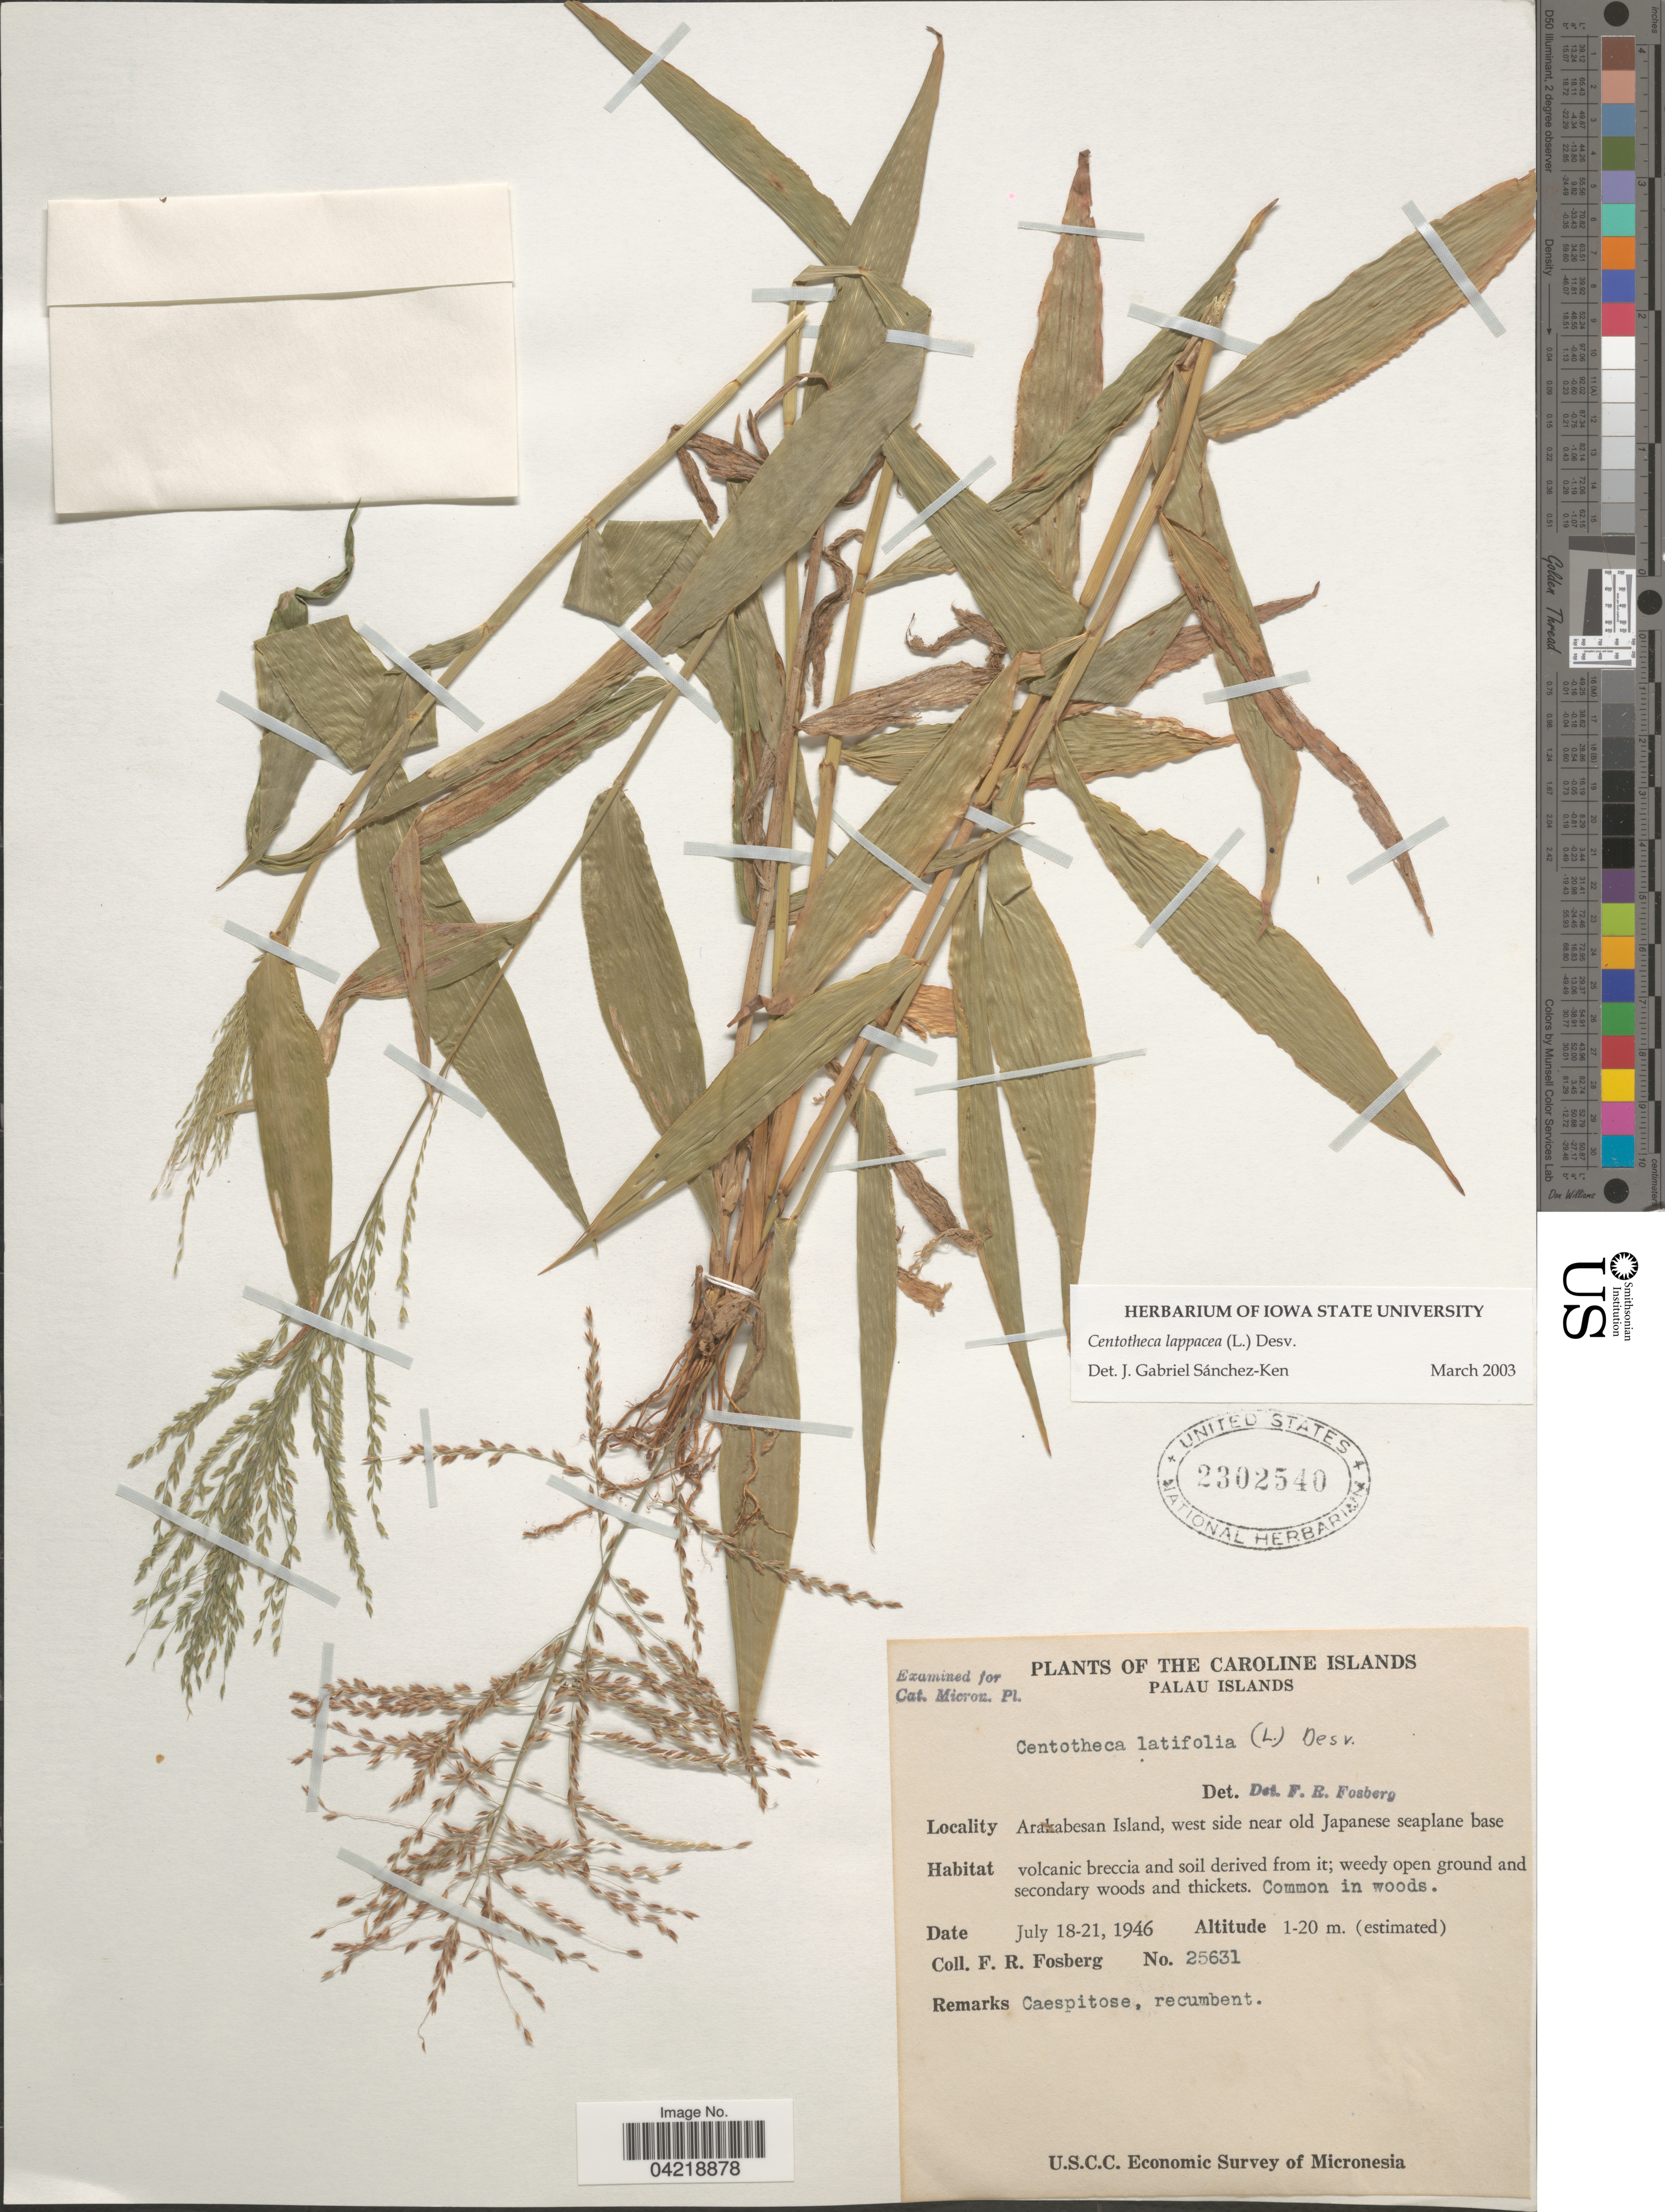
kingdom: Plantae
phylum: Tracheophyta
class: Liliopsida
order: Poales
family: Poaceae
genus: Centotheca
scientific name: Centotheca lappacea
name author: (L.) Desv.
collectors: F. R. Fosberg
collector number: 25631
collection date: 1946-07-18/1946-07-21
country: Palau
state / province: Koror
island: Ngerekebesang [Arakabesan]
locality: Caroline Islands. Palau Islands. Arakabesan Island, west side near Old Japanese seaplane base. U. S. C. C. Economic Survey of Micronesia.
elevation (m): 1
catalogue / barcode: US 2302540